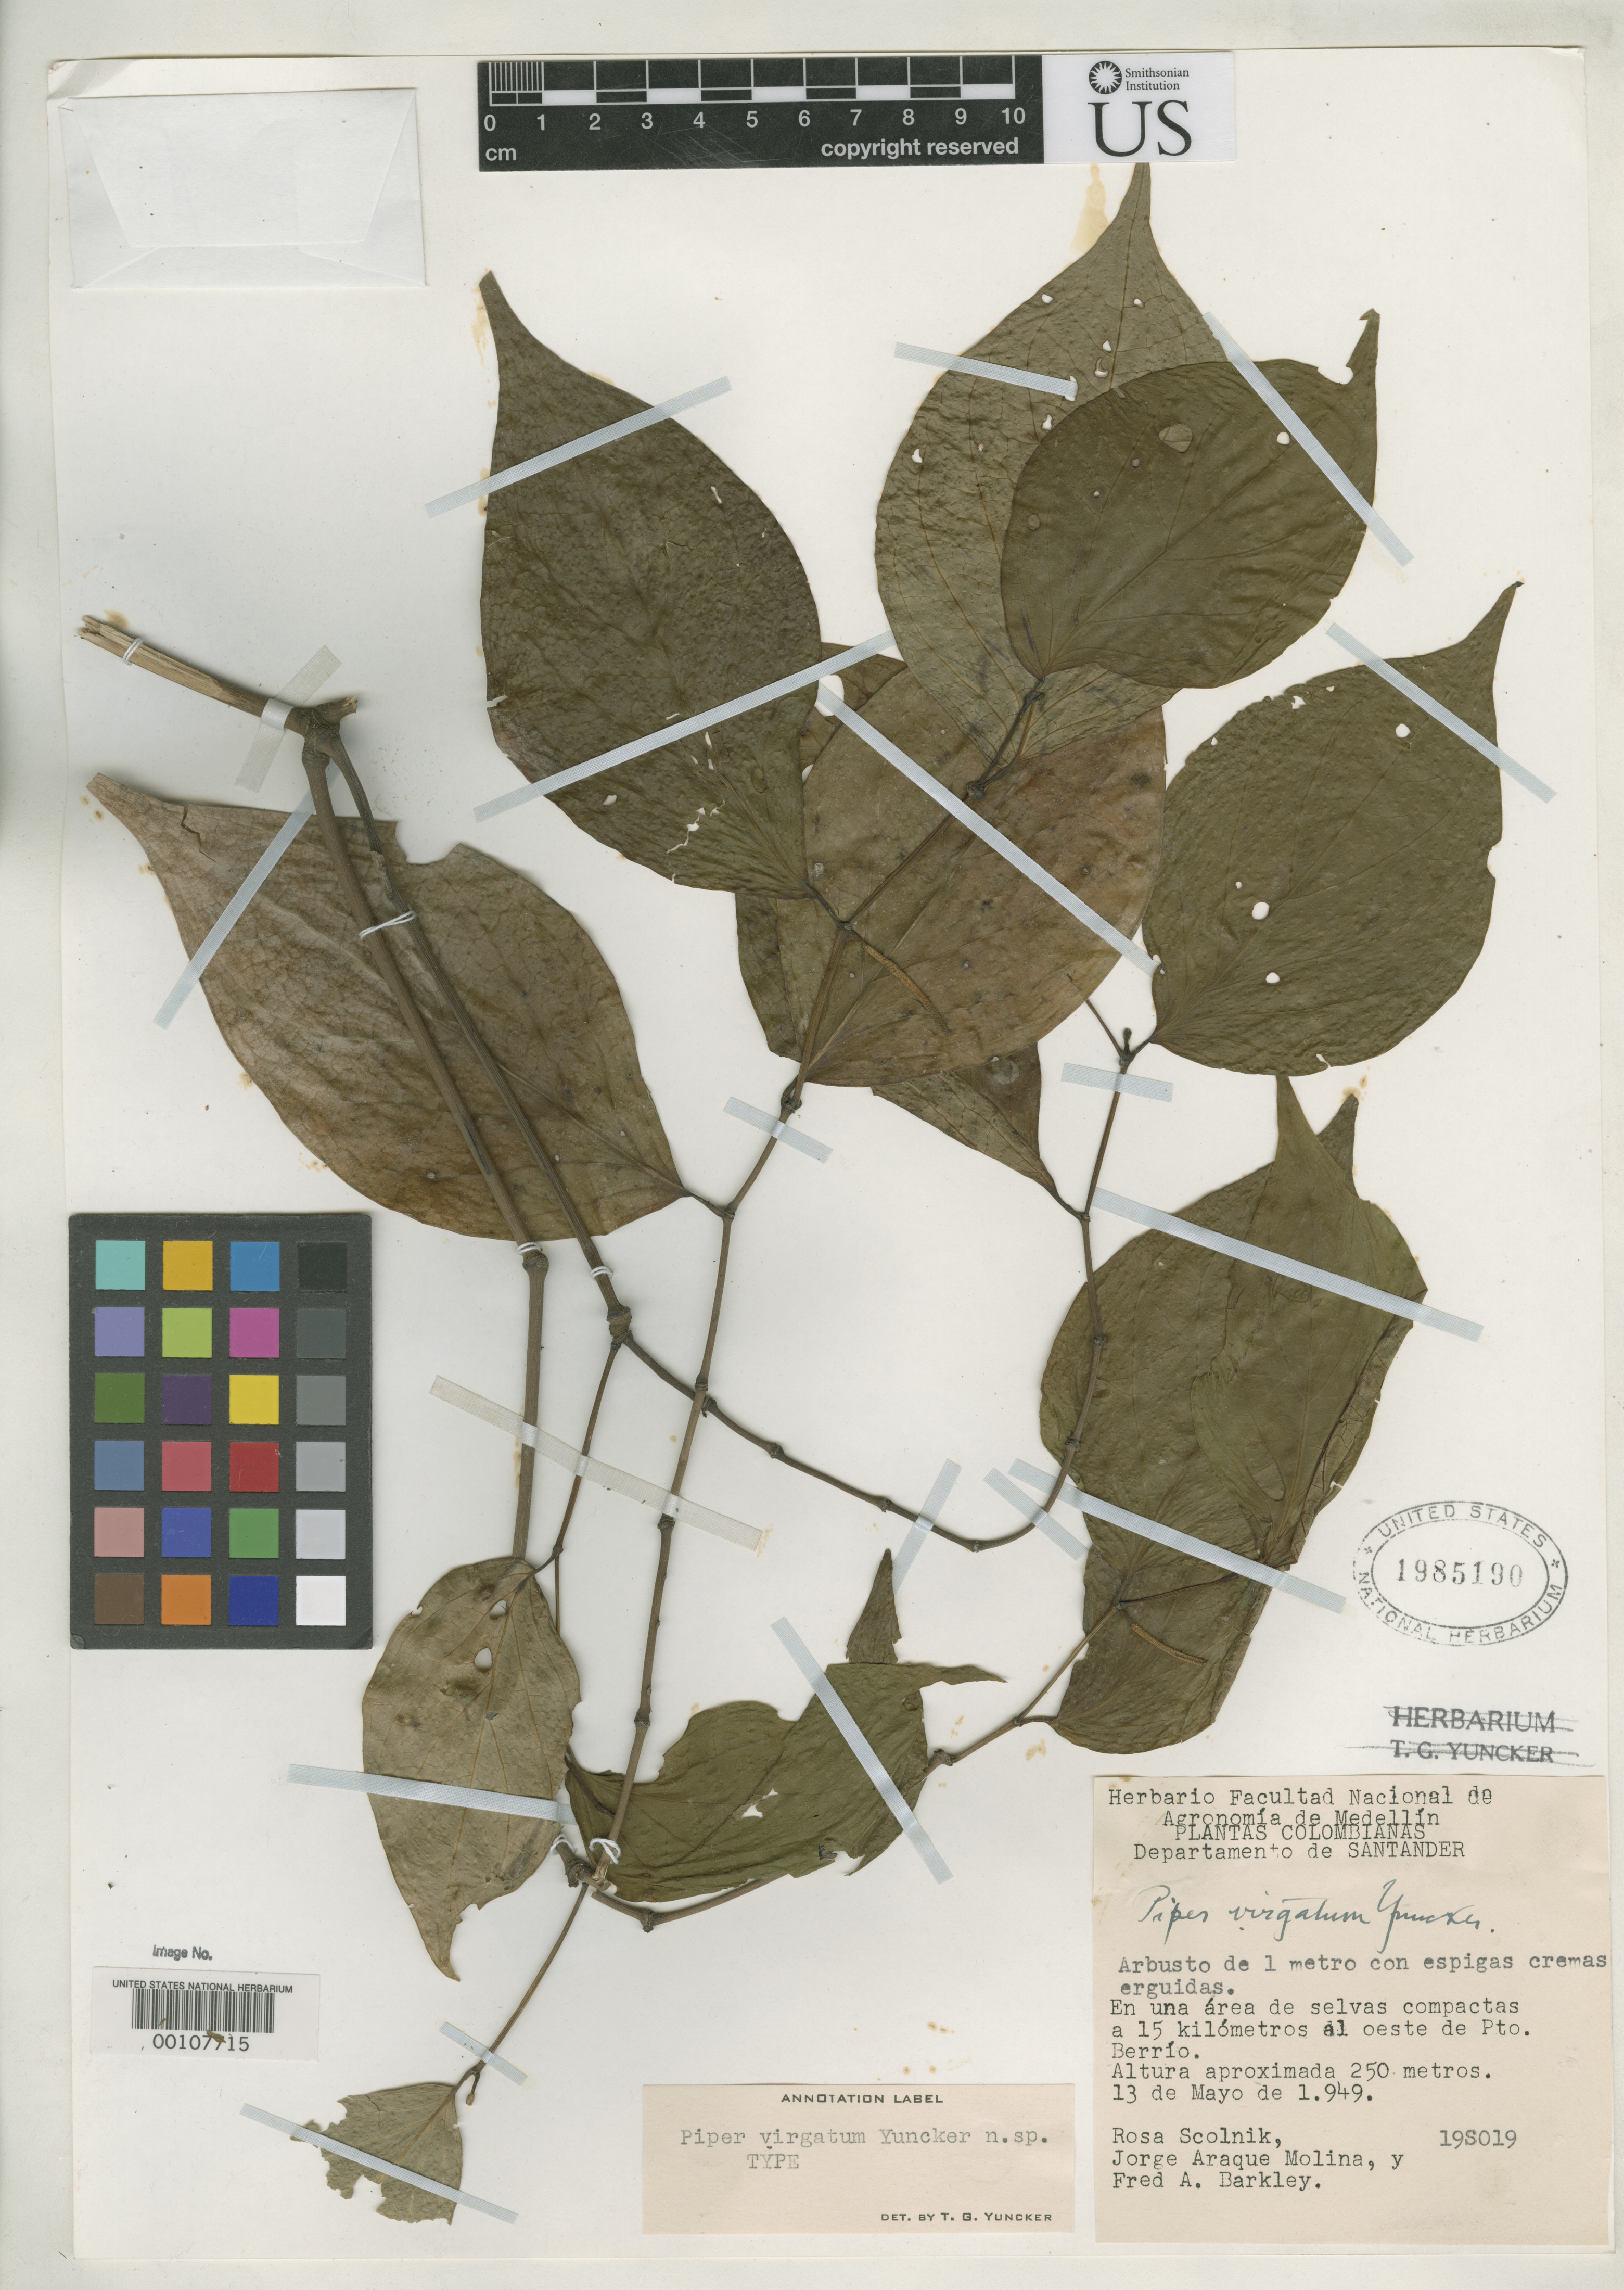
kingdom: Plantae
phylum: Tracheophyta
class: Magnoliopsida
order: Piperales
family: Piperaceae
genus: Piper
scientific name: Piper virgatum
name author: Yunck.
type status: Holotype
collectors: R. Slolnik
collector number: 19s019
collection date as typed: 13 May 1949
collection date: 1949-05-13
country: Colombia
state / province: Santander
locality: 15 km. W of Pto. Berrio.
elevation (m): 250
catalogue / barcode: US 1985190